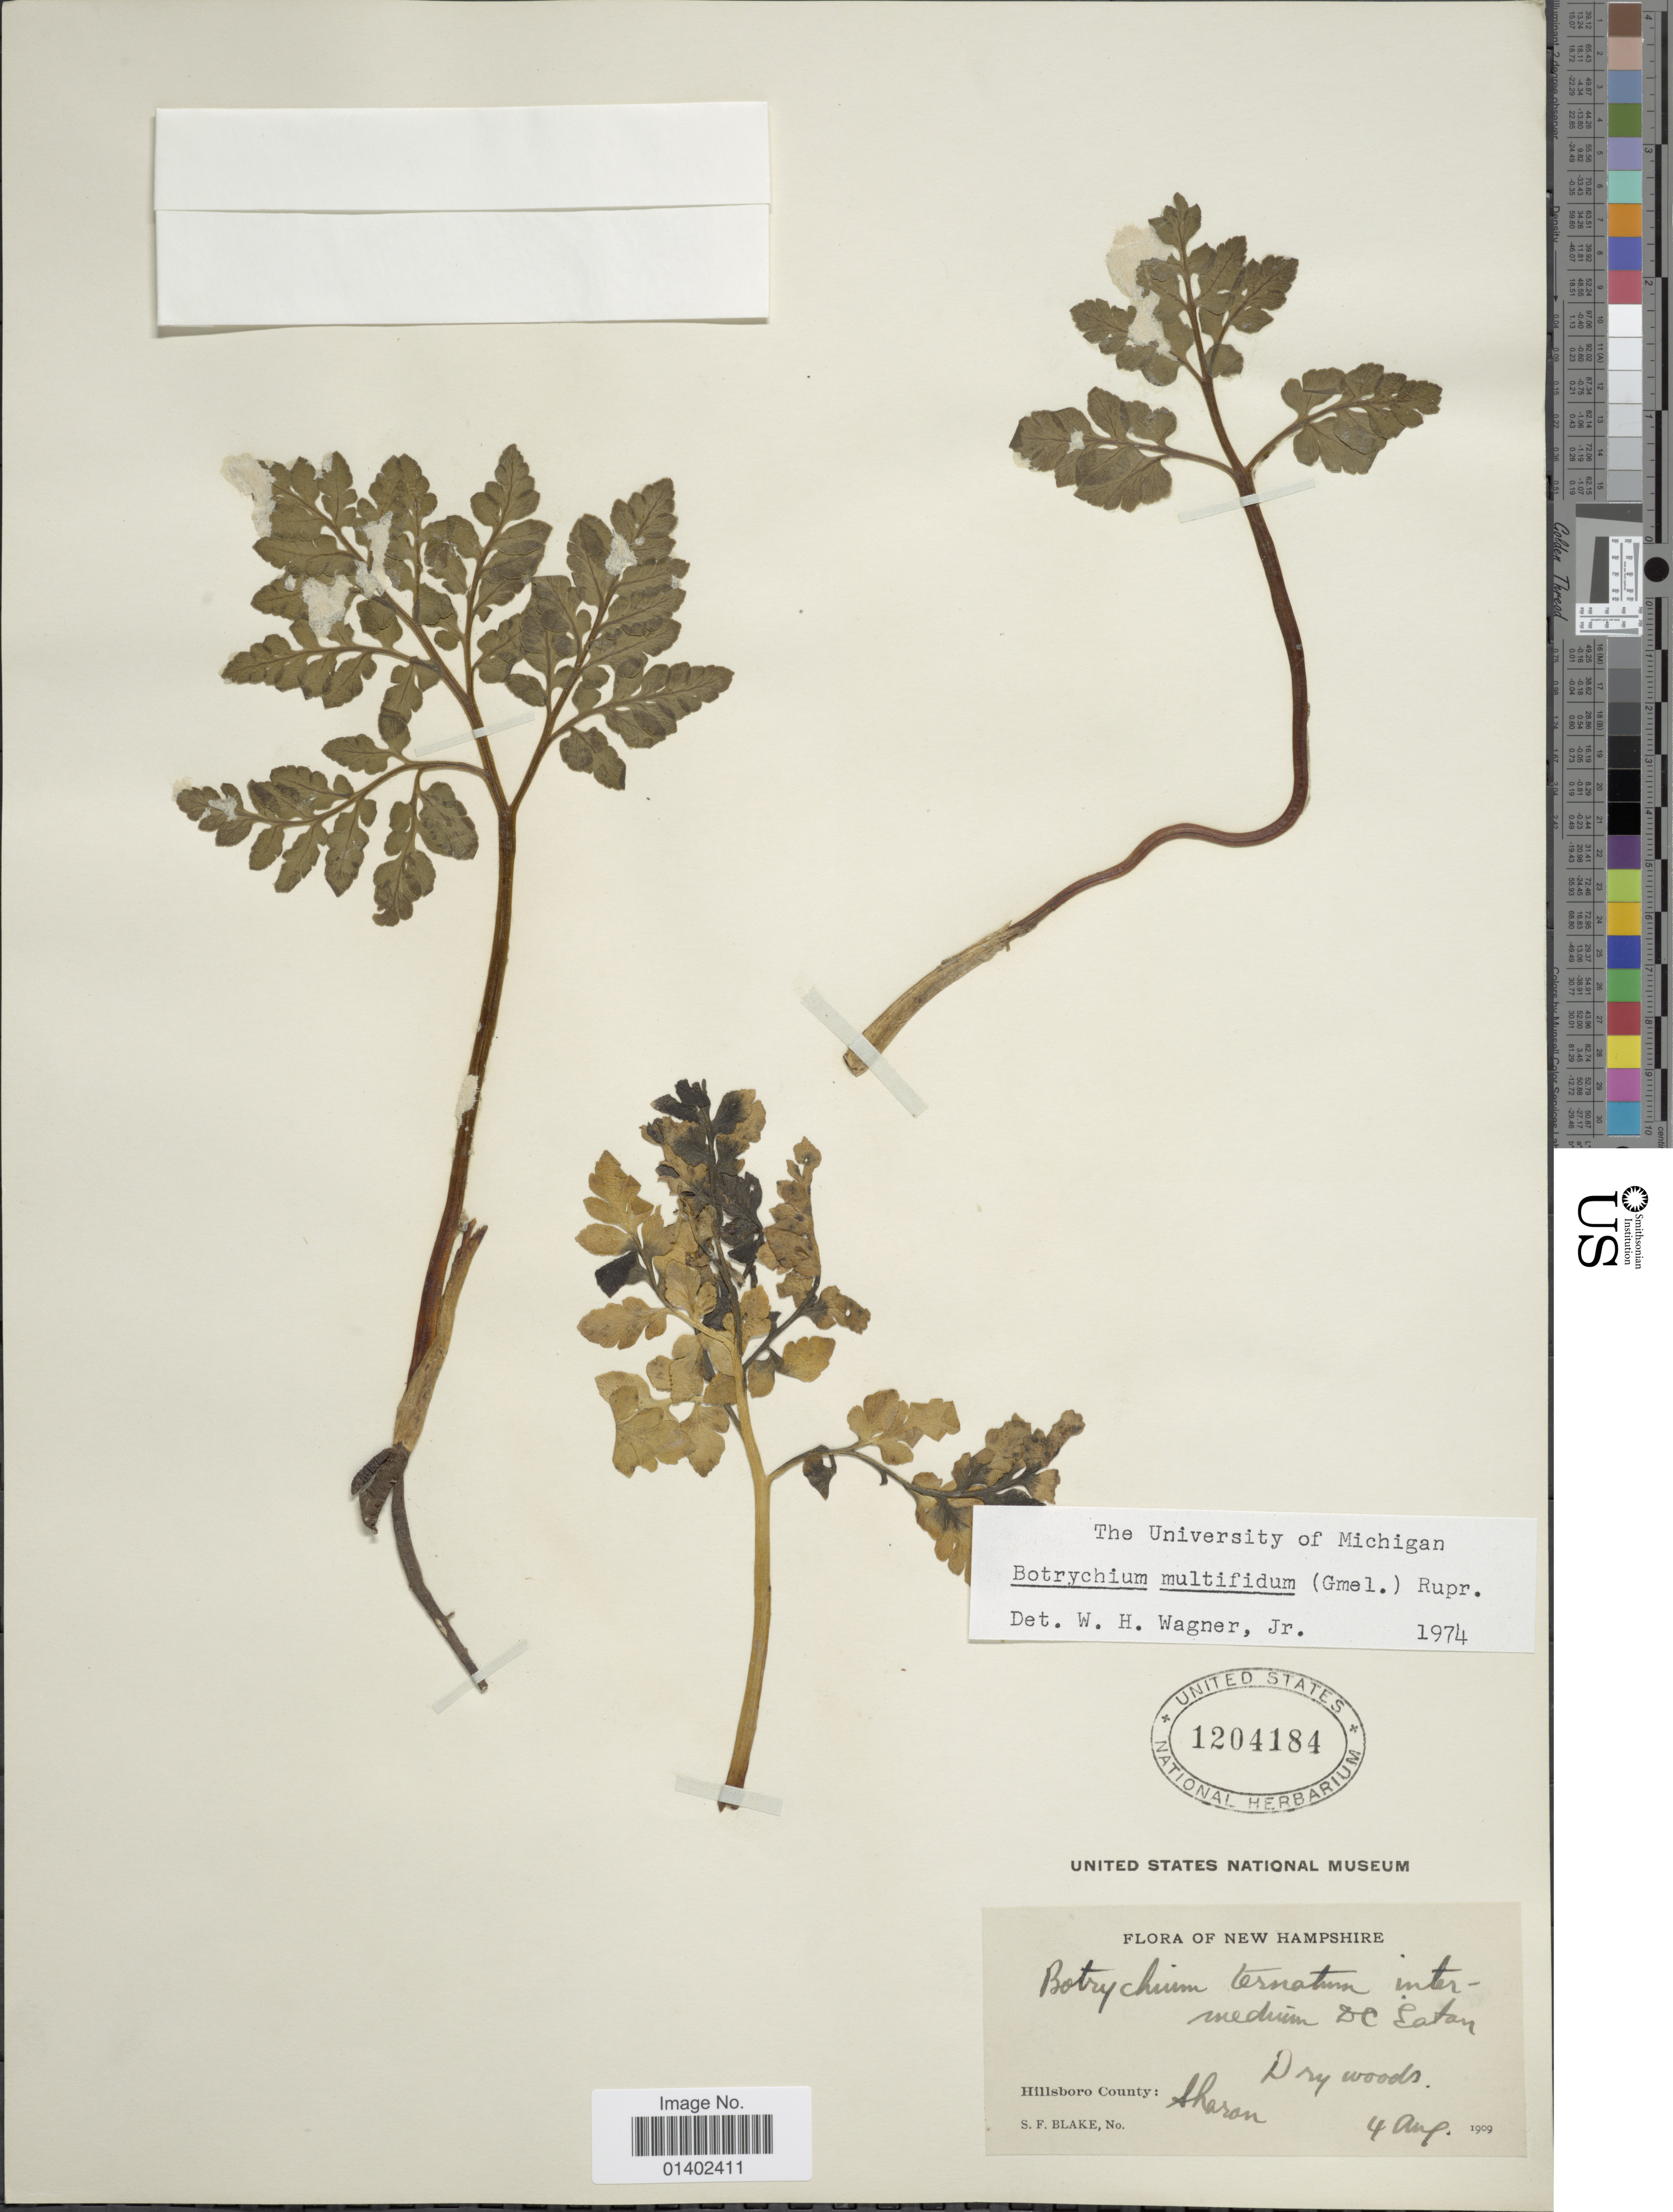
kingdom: Plantae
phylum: Tracheophyta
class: Polypodiopsida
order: Ophioglossales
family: Ophioglossaceae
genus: Botrychium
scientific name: Botrychium multifidum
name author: (J.F. Gmel.) Rupr.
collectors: S. Blake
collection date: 1909-08-04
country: United States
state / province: New Hampshire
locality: Hillsboro County: Vic. of Sharon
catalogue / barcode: US 1204184